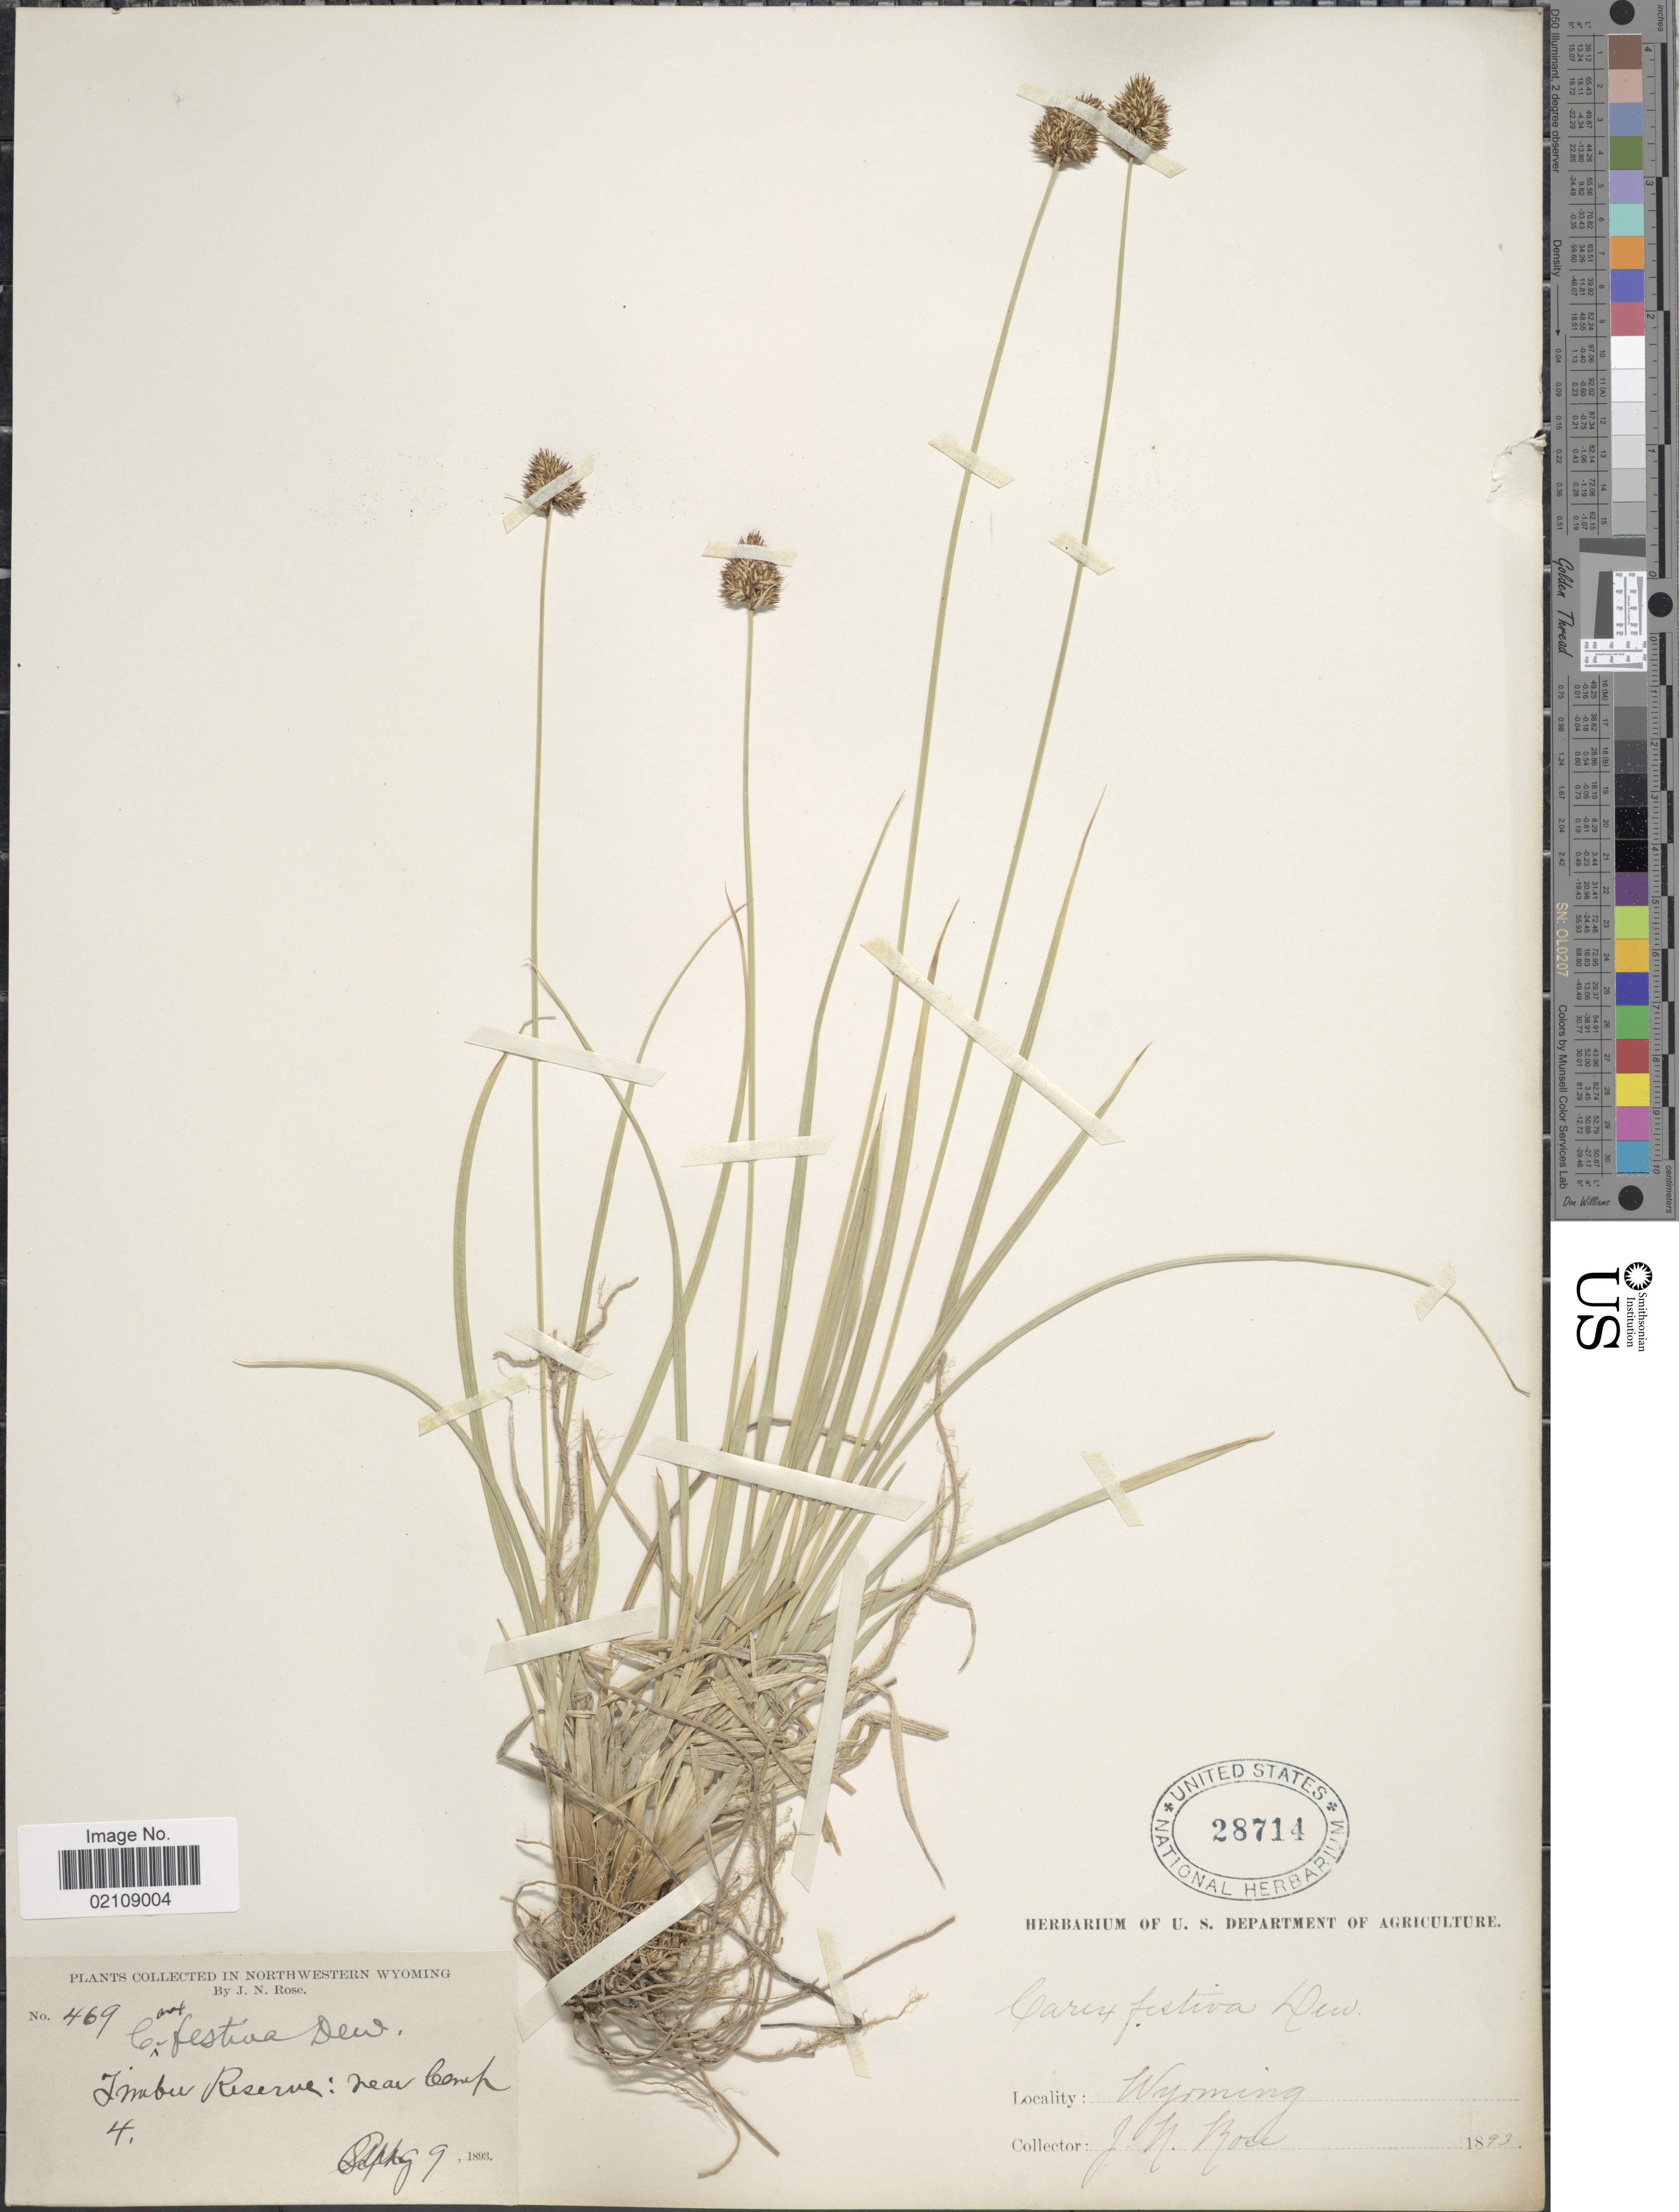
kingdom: Plantae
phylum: Tracheophyta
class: Liliopsida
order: Poales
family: Cyperaceae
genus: Carex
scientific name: Carex microptera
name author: Mack.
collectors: J. N. Rose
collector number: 469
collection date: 1893-09-09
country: United States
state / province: Wyoming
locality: Northwestern Wyoming. Timbu Reserve: near Camp 4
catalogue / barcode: US 28714